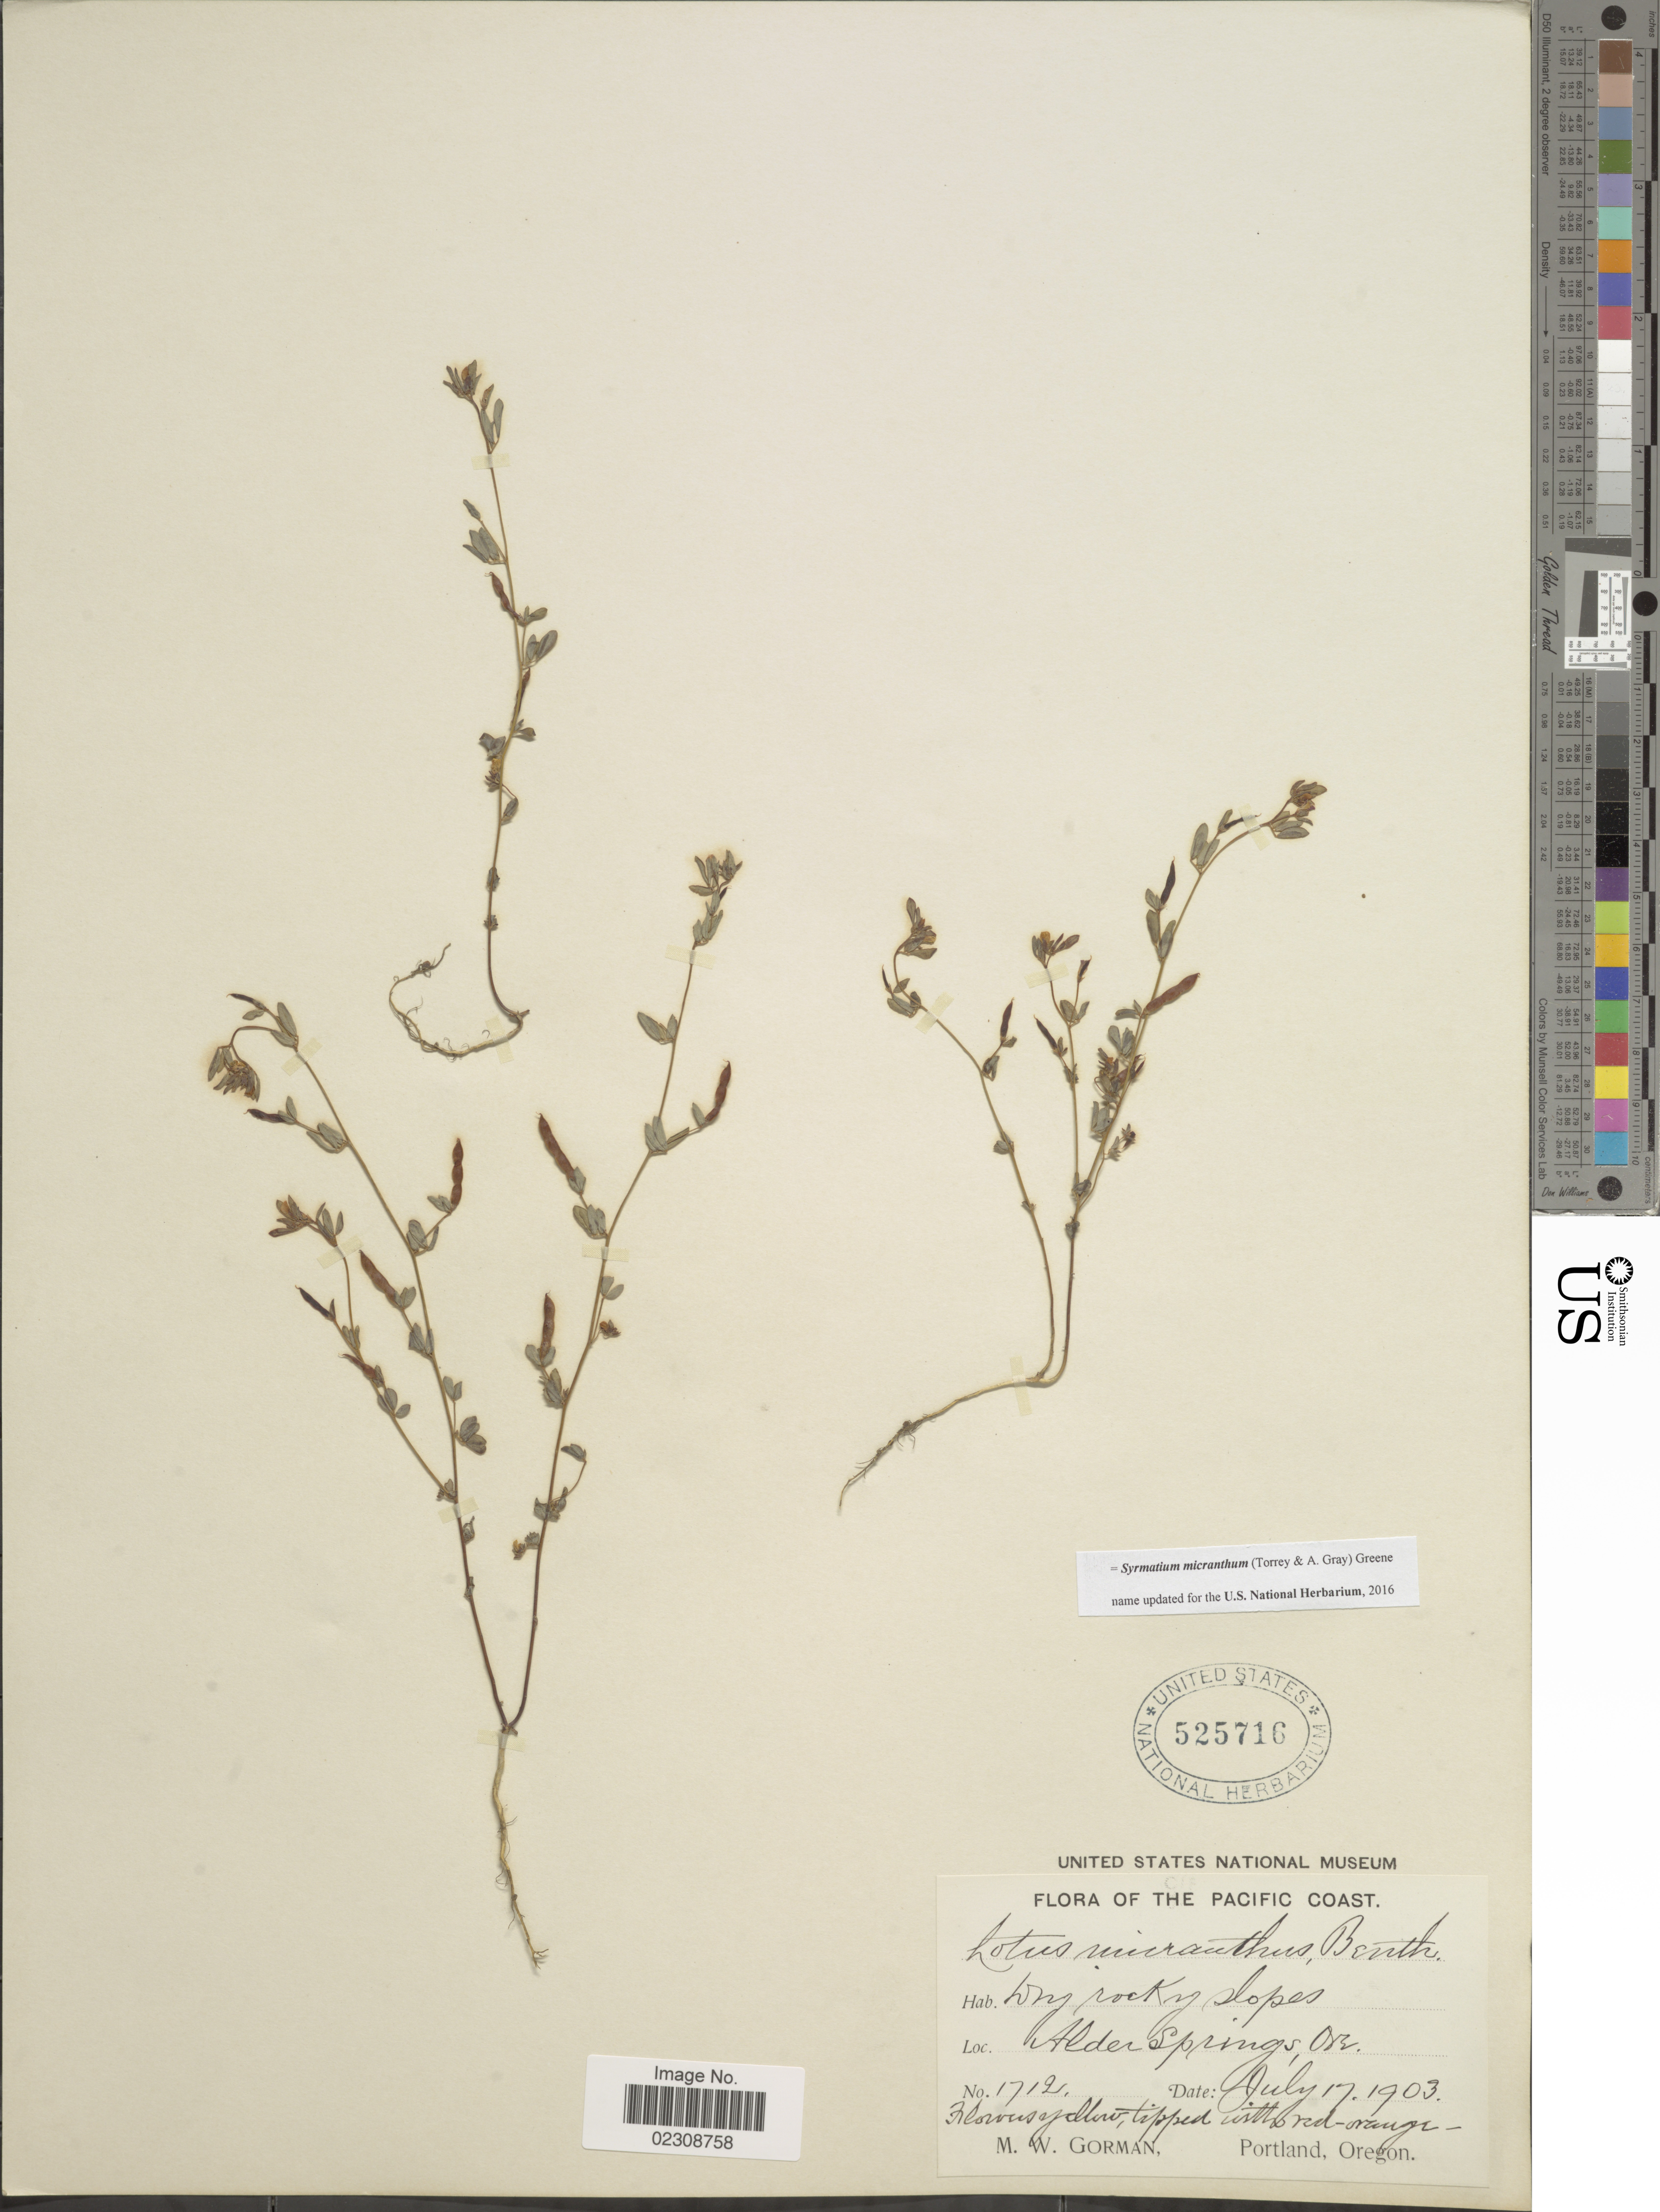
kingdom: Plantae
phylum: Tracheophyta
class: Magnoliopsida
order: Fabales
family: Fabaceae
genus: Syrmatium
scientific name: Syrmatium micranthum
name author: (Torr. & A. Gray) Greene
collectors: M. W. Gorman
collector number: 1712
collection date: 1903-07-17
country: United States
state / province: Oregon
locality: Pacific Coast. Alder Springs, Ore.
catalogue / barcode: US 525716